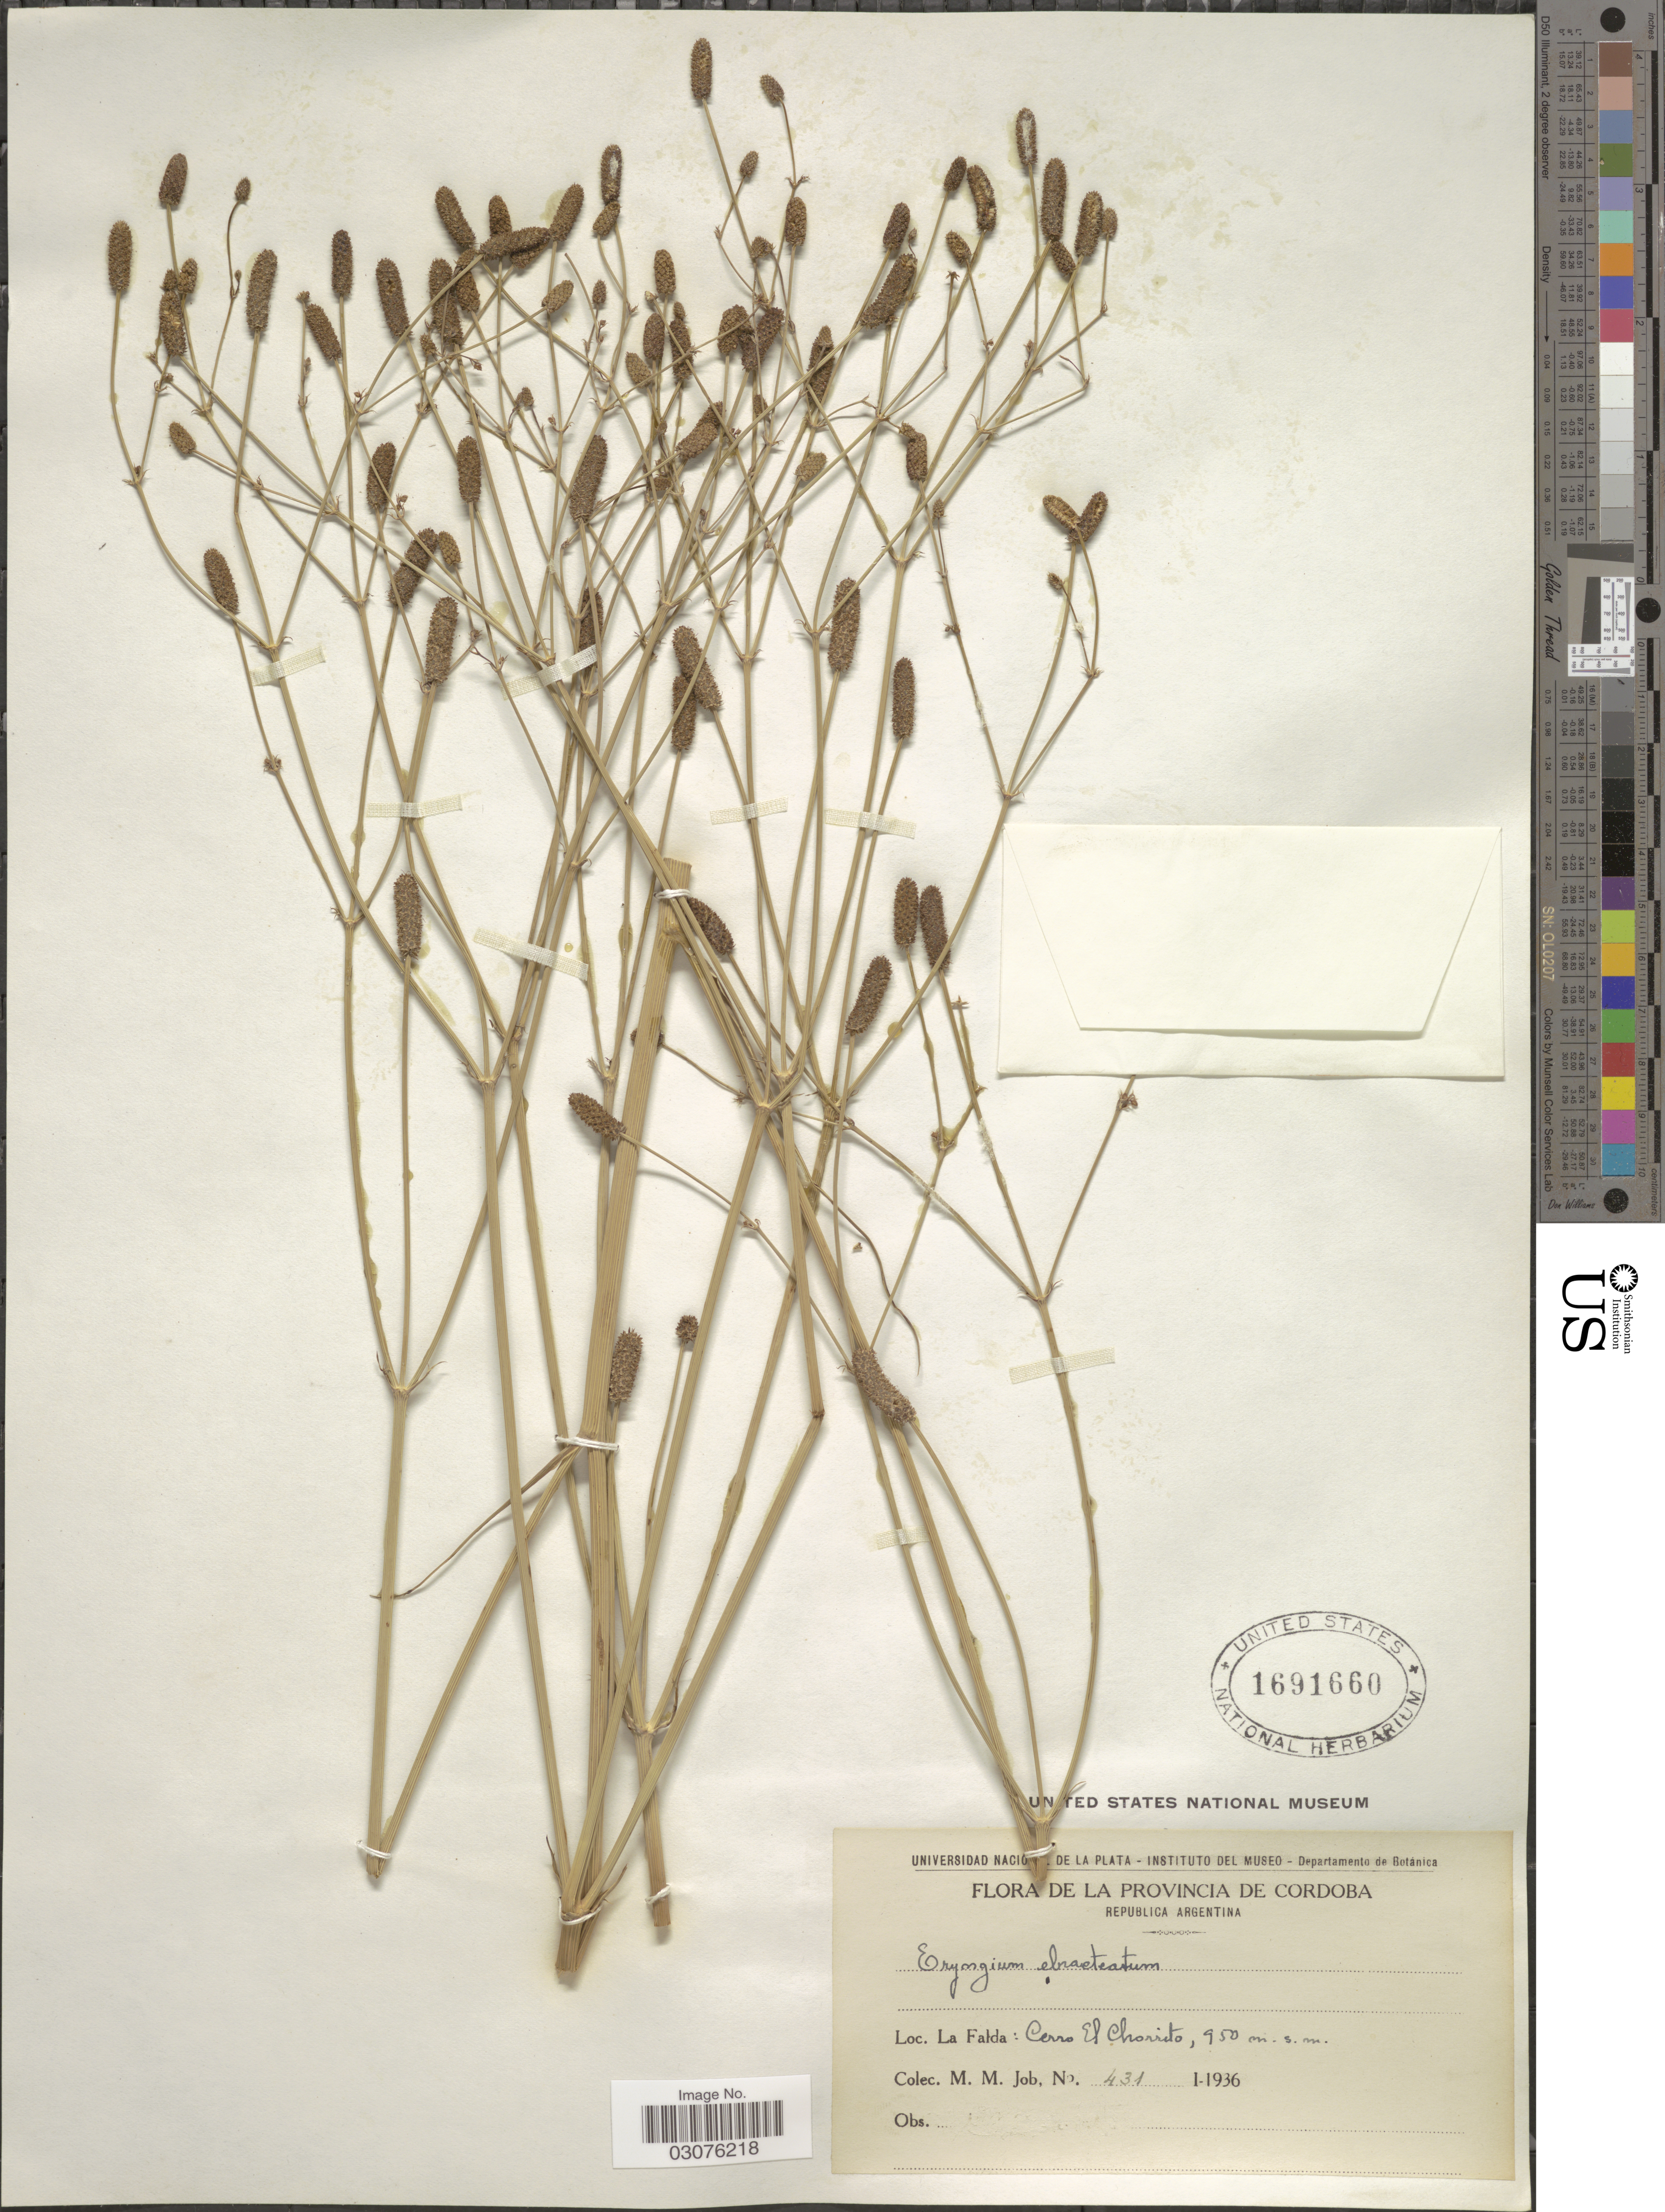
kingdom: Plantae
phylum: Tracheophyta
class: Magnoliopsida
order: Apiales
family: Apiaceae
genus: Eryngium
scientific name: Eryngium ebracteatum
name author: Lam.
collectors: M. Job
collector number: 431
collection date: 1936-01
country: Argentina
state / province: Cordoba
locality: La Falda: Cerro El Chorrito.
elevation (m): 950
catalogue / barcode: US 1691660